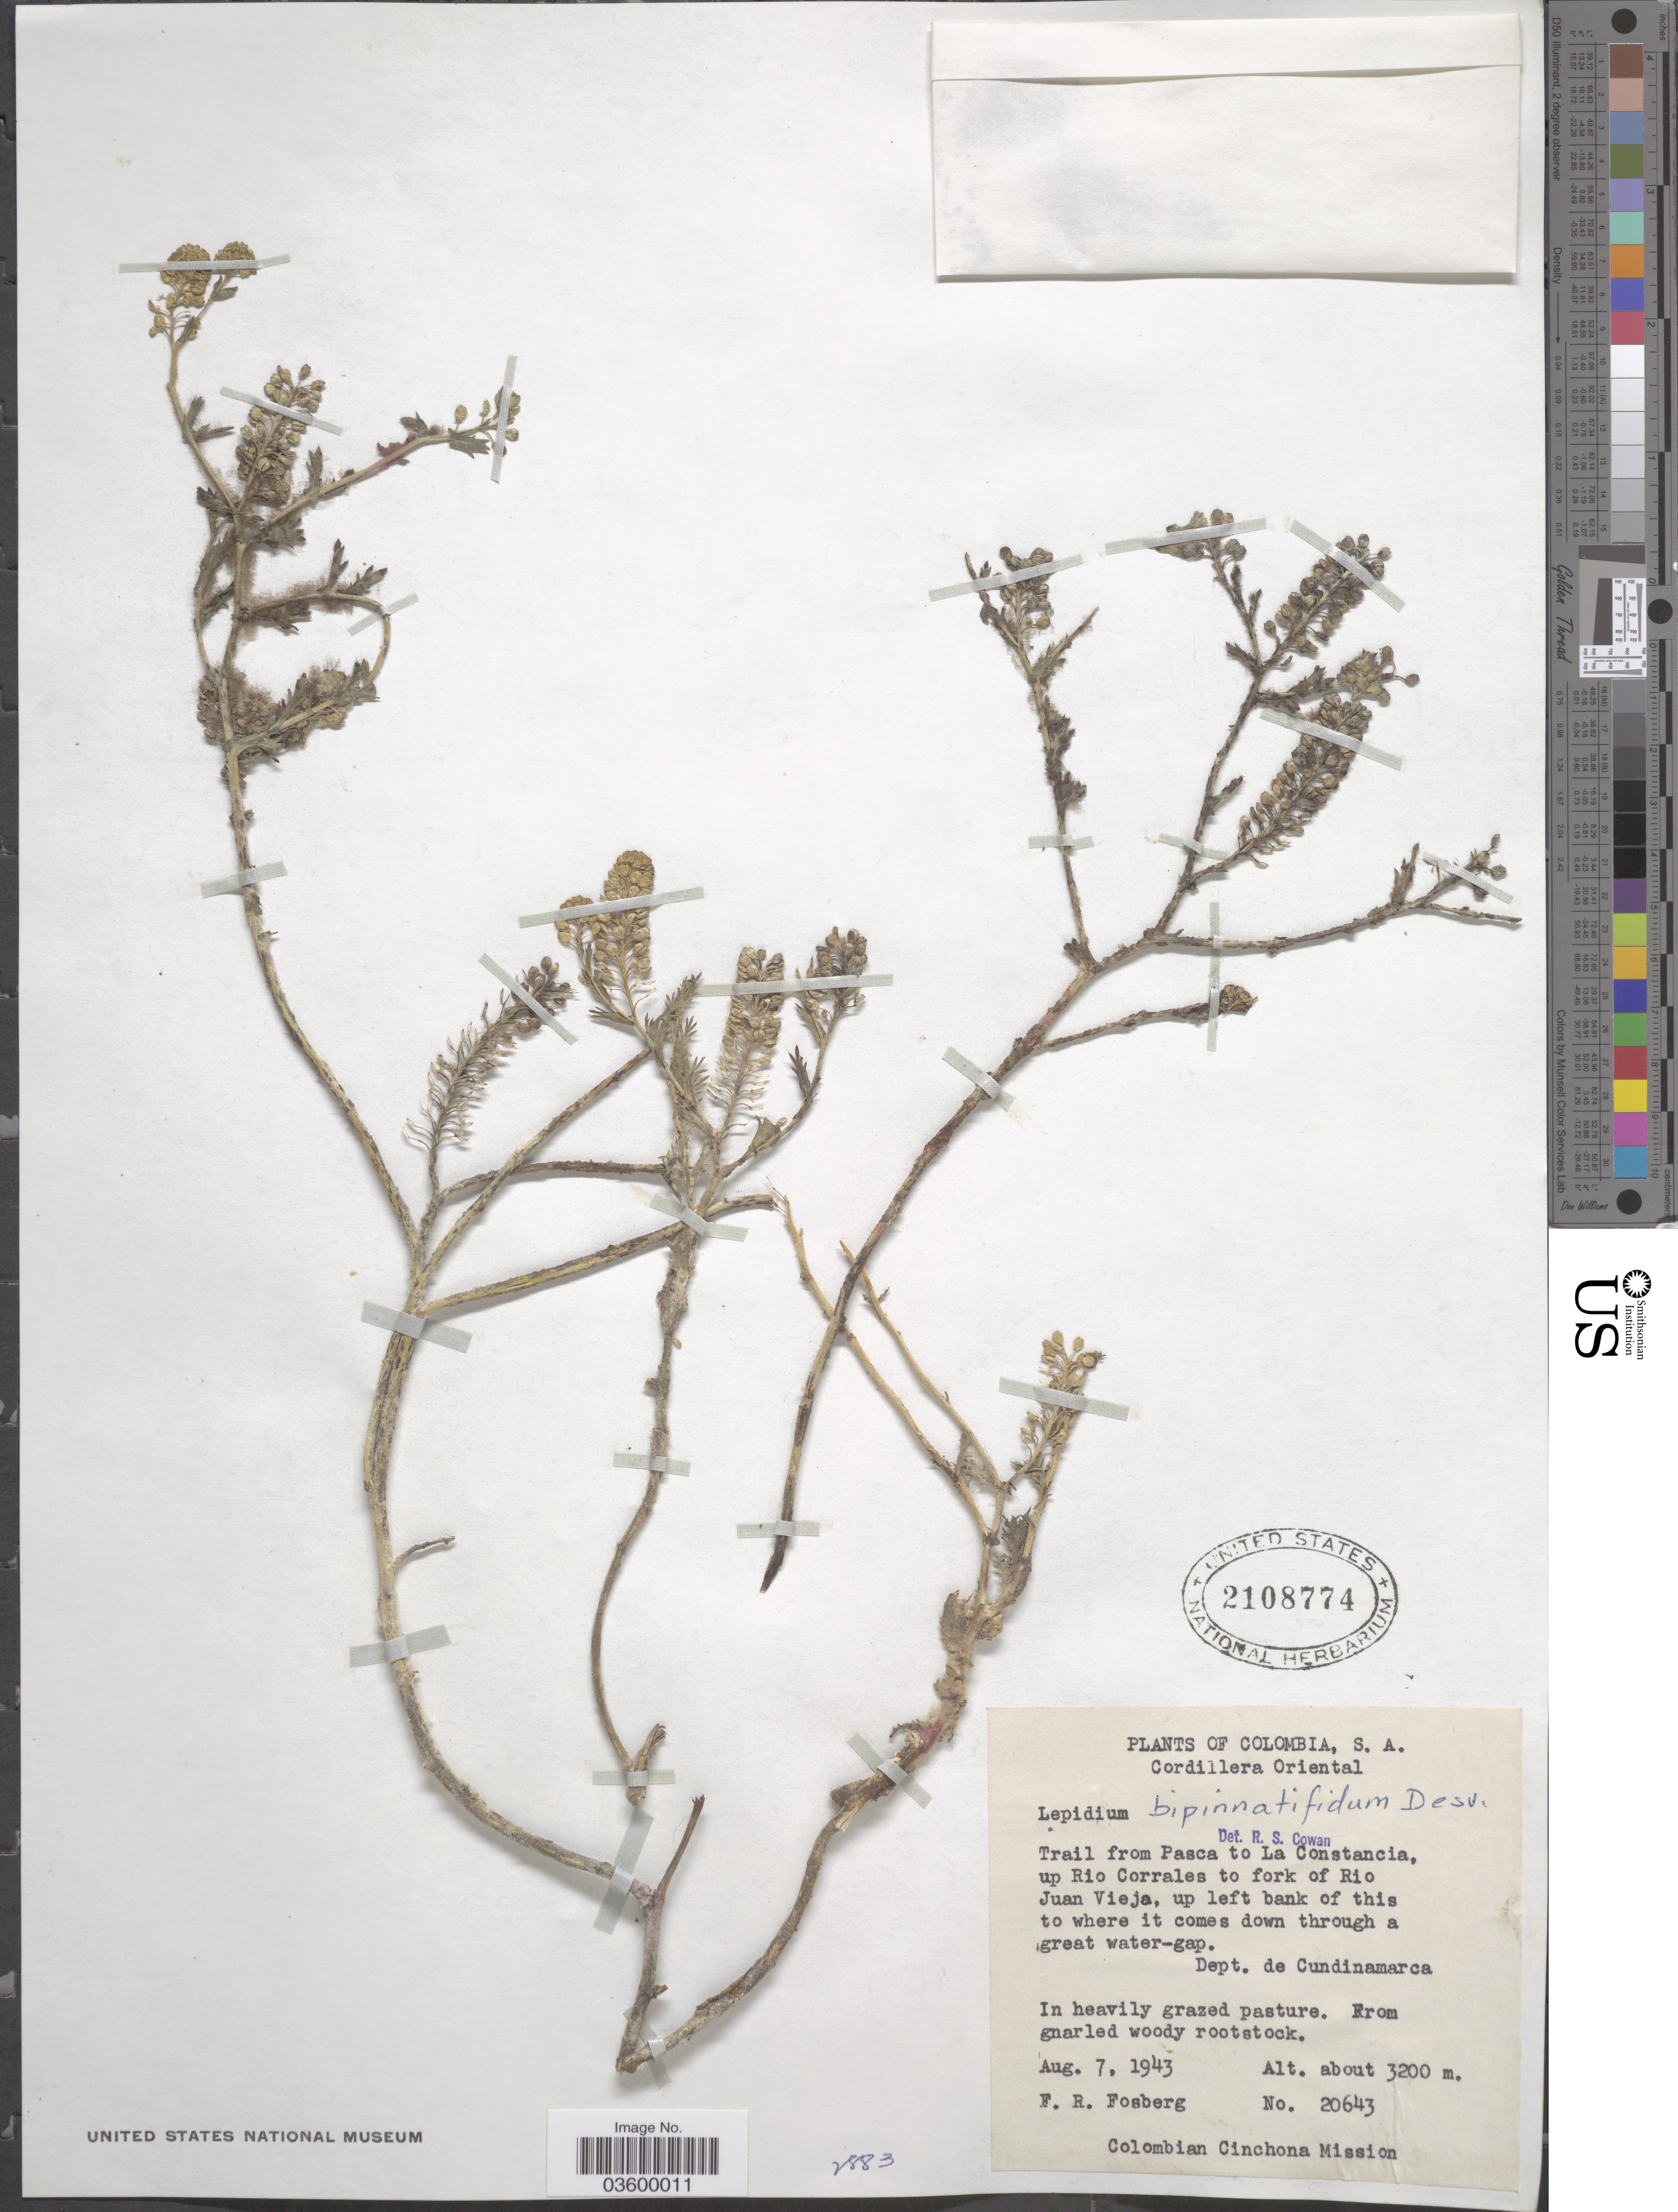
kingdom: Plantae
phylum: Tracheophyta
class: Magnoliopsida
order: Brassicales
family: Brassicaceae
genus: Lepidium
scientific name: Lepidium bipinnatifidum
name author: Desv.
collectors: F. R. Fosberg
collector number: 20643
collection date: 1943-08-07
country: Colombia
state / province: Cundinamarca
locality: Cordillera Oriental. Trail from Pasca to La Constancia, up Rio Corrales to fork of Rio Juan Vieja, up left bank of this to where it comes down through a great water-gap. Dept. de Cundinamarca.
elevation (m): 3200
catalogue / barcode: US 2108774